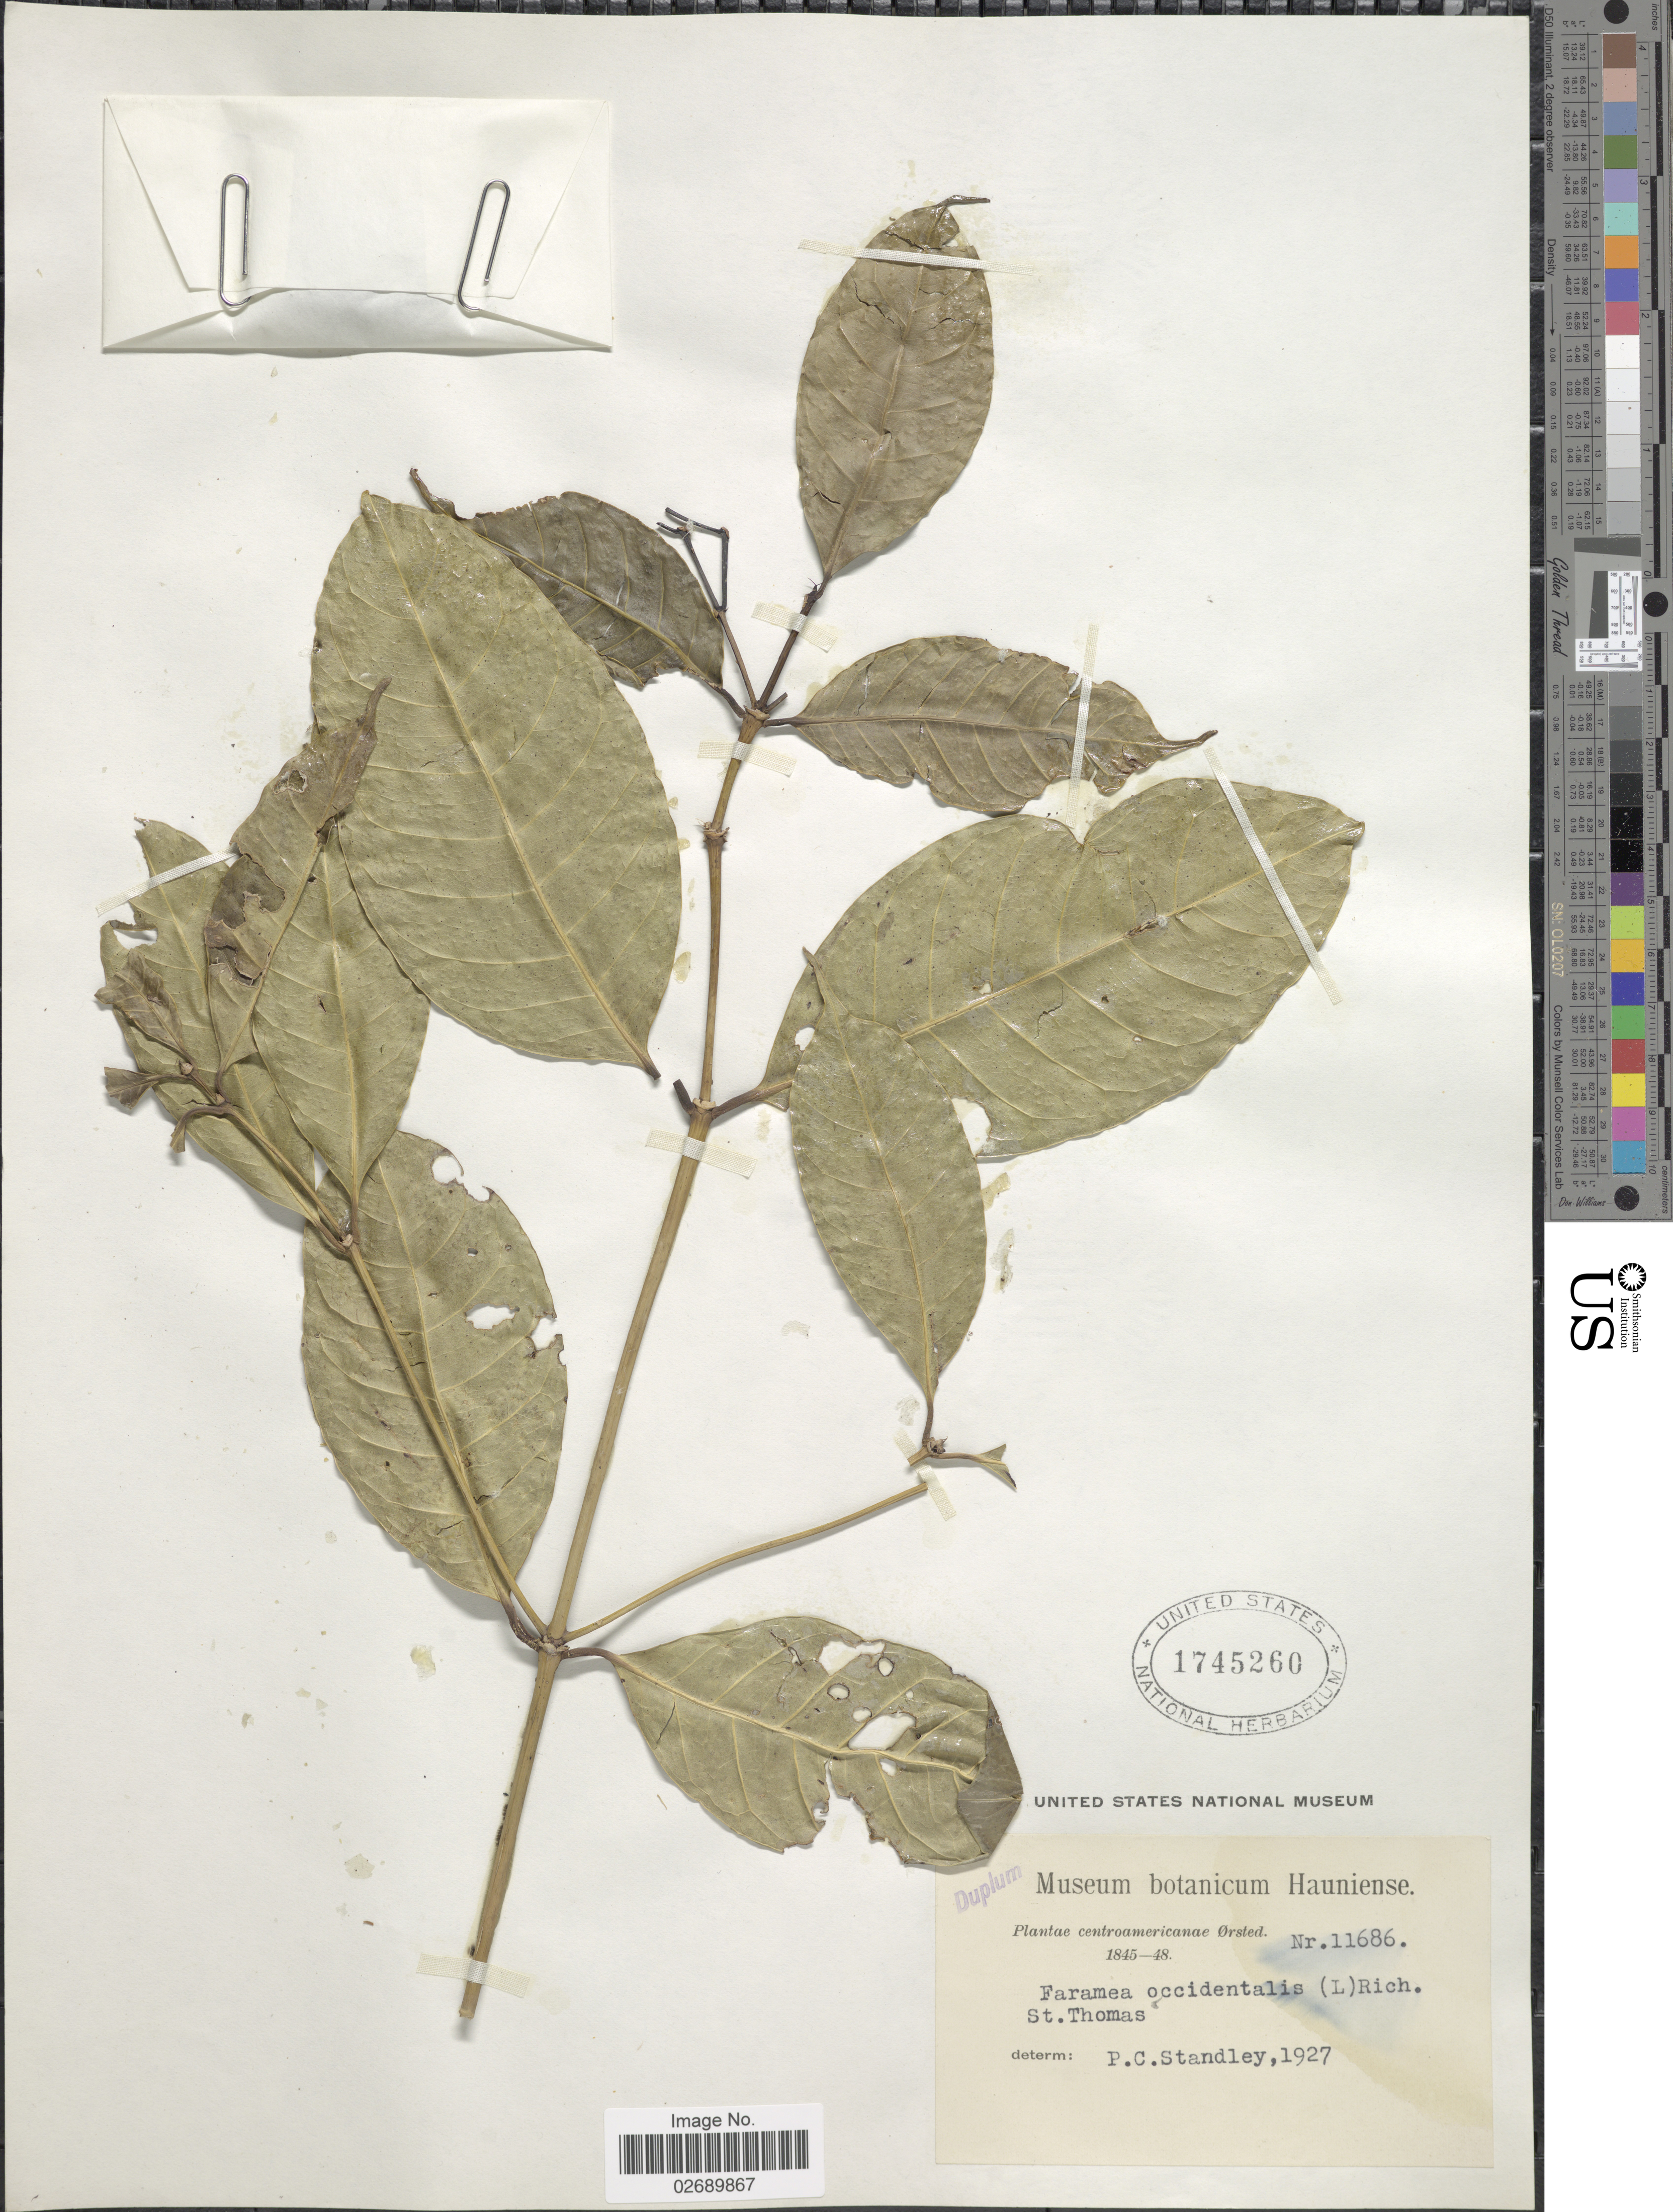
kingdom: Plantae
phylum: Tracheophyta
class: Magnoliopsida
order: Gentianales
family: Rubiaceae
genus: Faramea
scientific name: Faramea occidentalis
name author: (L.) A. Rich.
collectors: Ørsted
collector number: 11686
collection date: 1845/1848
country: U.S. Virgin Islands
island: St. Thomas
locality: Centroamericanae. St. Thomas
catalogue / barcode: US 1745260